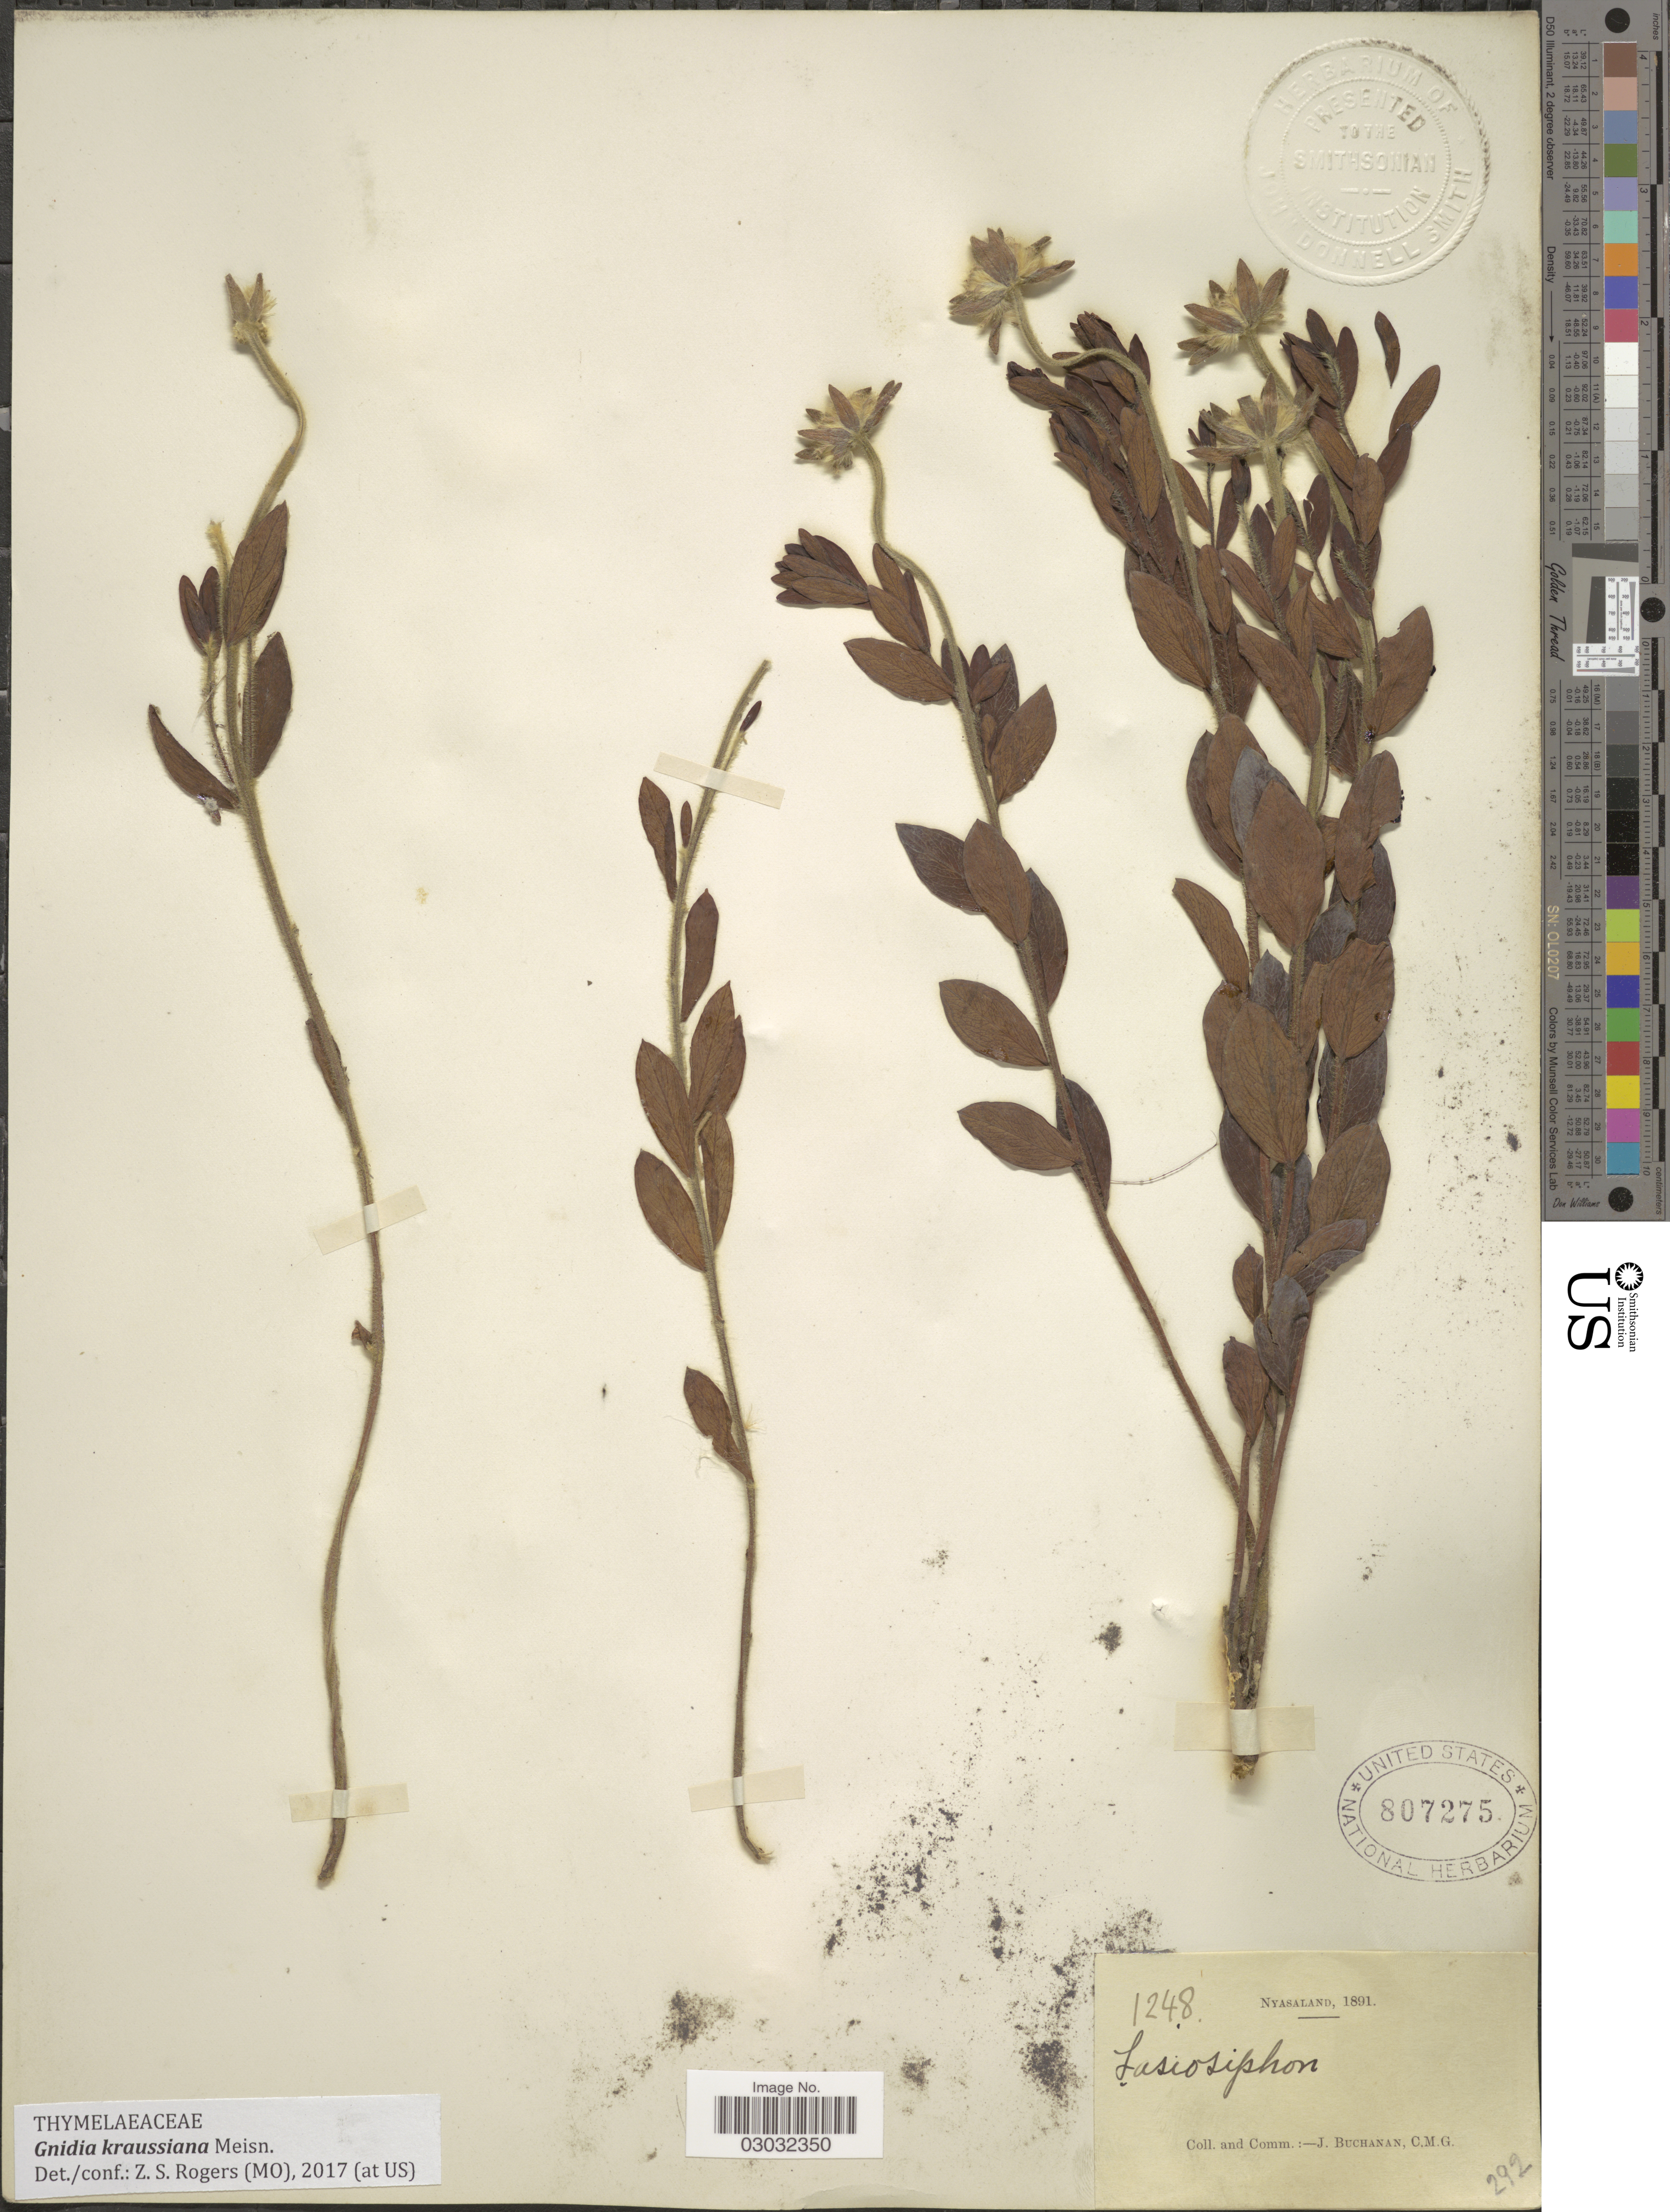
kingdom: Plantae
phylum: Tracheophyta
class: Magnoliopsida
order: Malvales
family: Thymelaeaceae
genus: Gnidia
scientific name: Gnidia kraussiana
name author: Meisn.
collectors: J. Buchanan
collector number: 1248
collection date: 1891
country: Malawi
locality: Nyasaland.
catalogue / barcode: US 807275